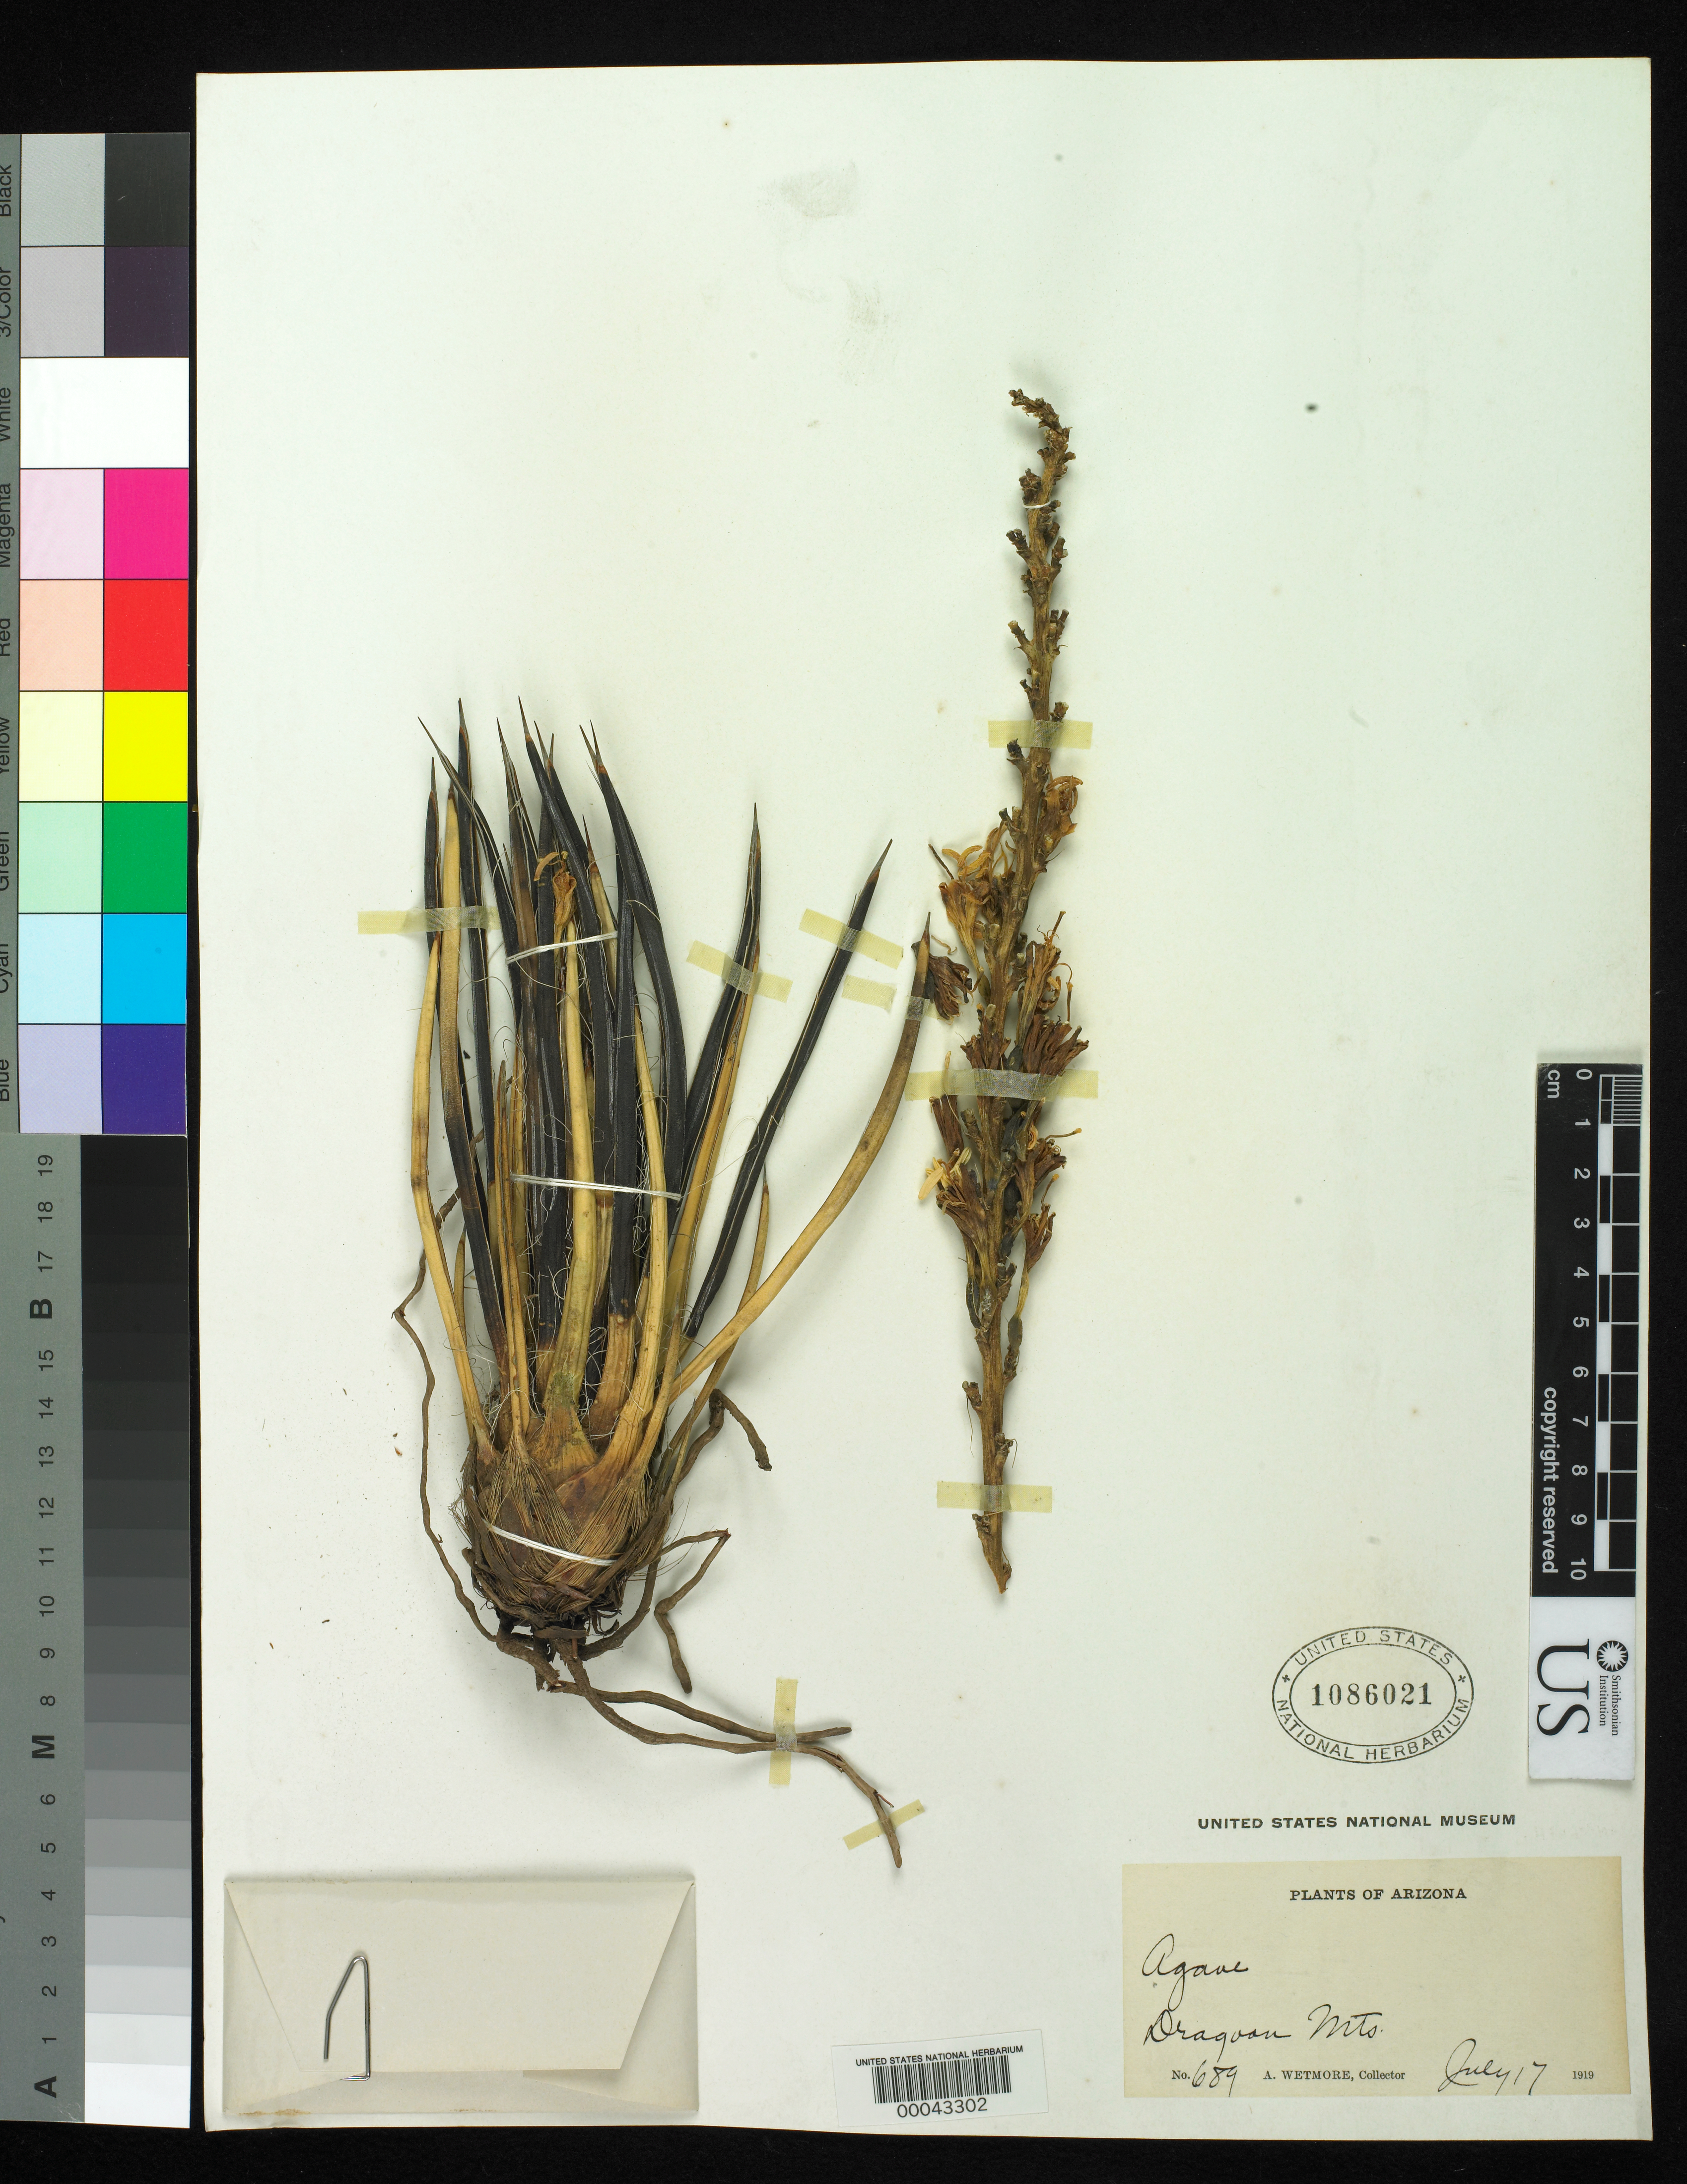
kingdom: Plantae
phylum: Tracheophyta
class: Liliopsida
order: Asparagales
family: Asparagaceae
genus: Agave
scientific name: Agave schottii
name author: Engelm.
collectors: A. Wetmore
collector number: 689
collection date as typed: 17 Jul 1919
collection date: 1919-07-17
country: United States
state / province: Arizona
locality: Dragoan mts.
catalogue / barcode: US 1086021